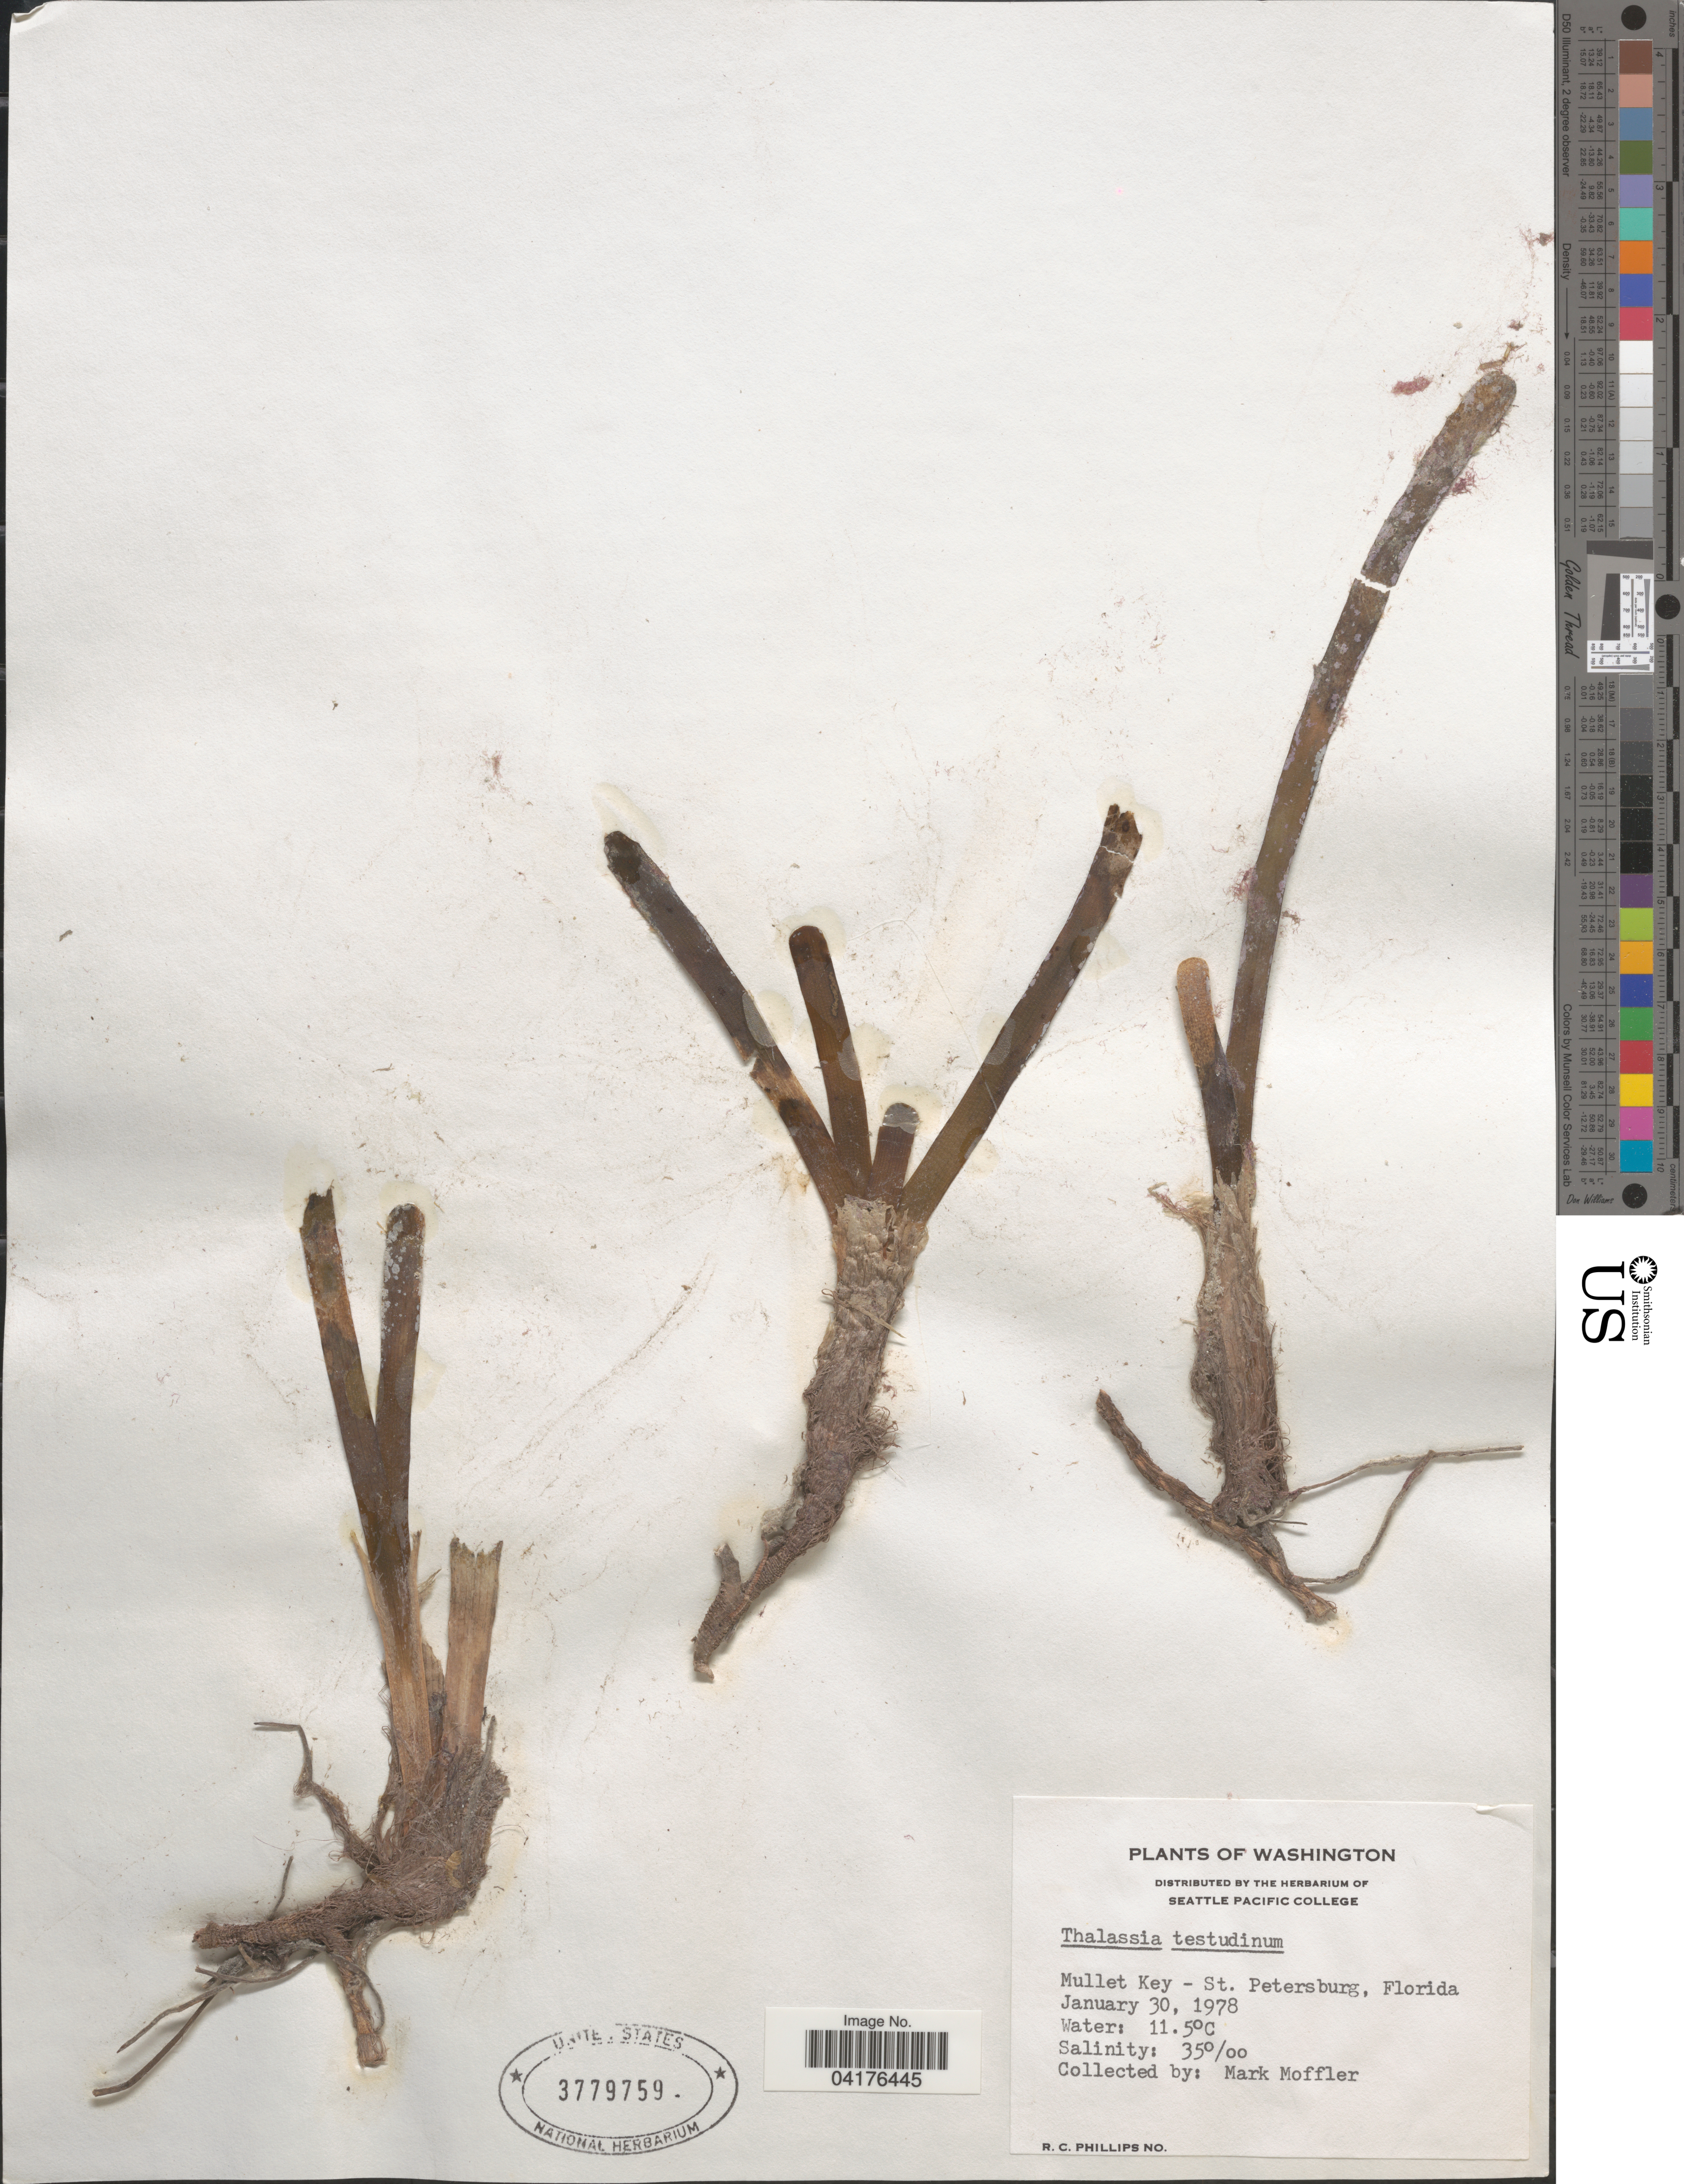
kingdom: Plantae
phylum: Tracheophyta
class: Liliopsida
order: Alismatales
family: Hydrocharitaceae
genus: Thalassia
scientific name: Thalassia testudinum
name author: Banks & Sol. ex K.D. Koenig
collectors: M. Moffler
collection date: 1978-01-30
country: United States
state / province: Florida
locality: Mullet Key -- St. Petersburg.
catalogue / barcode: US 3779759